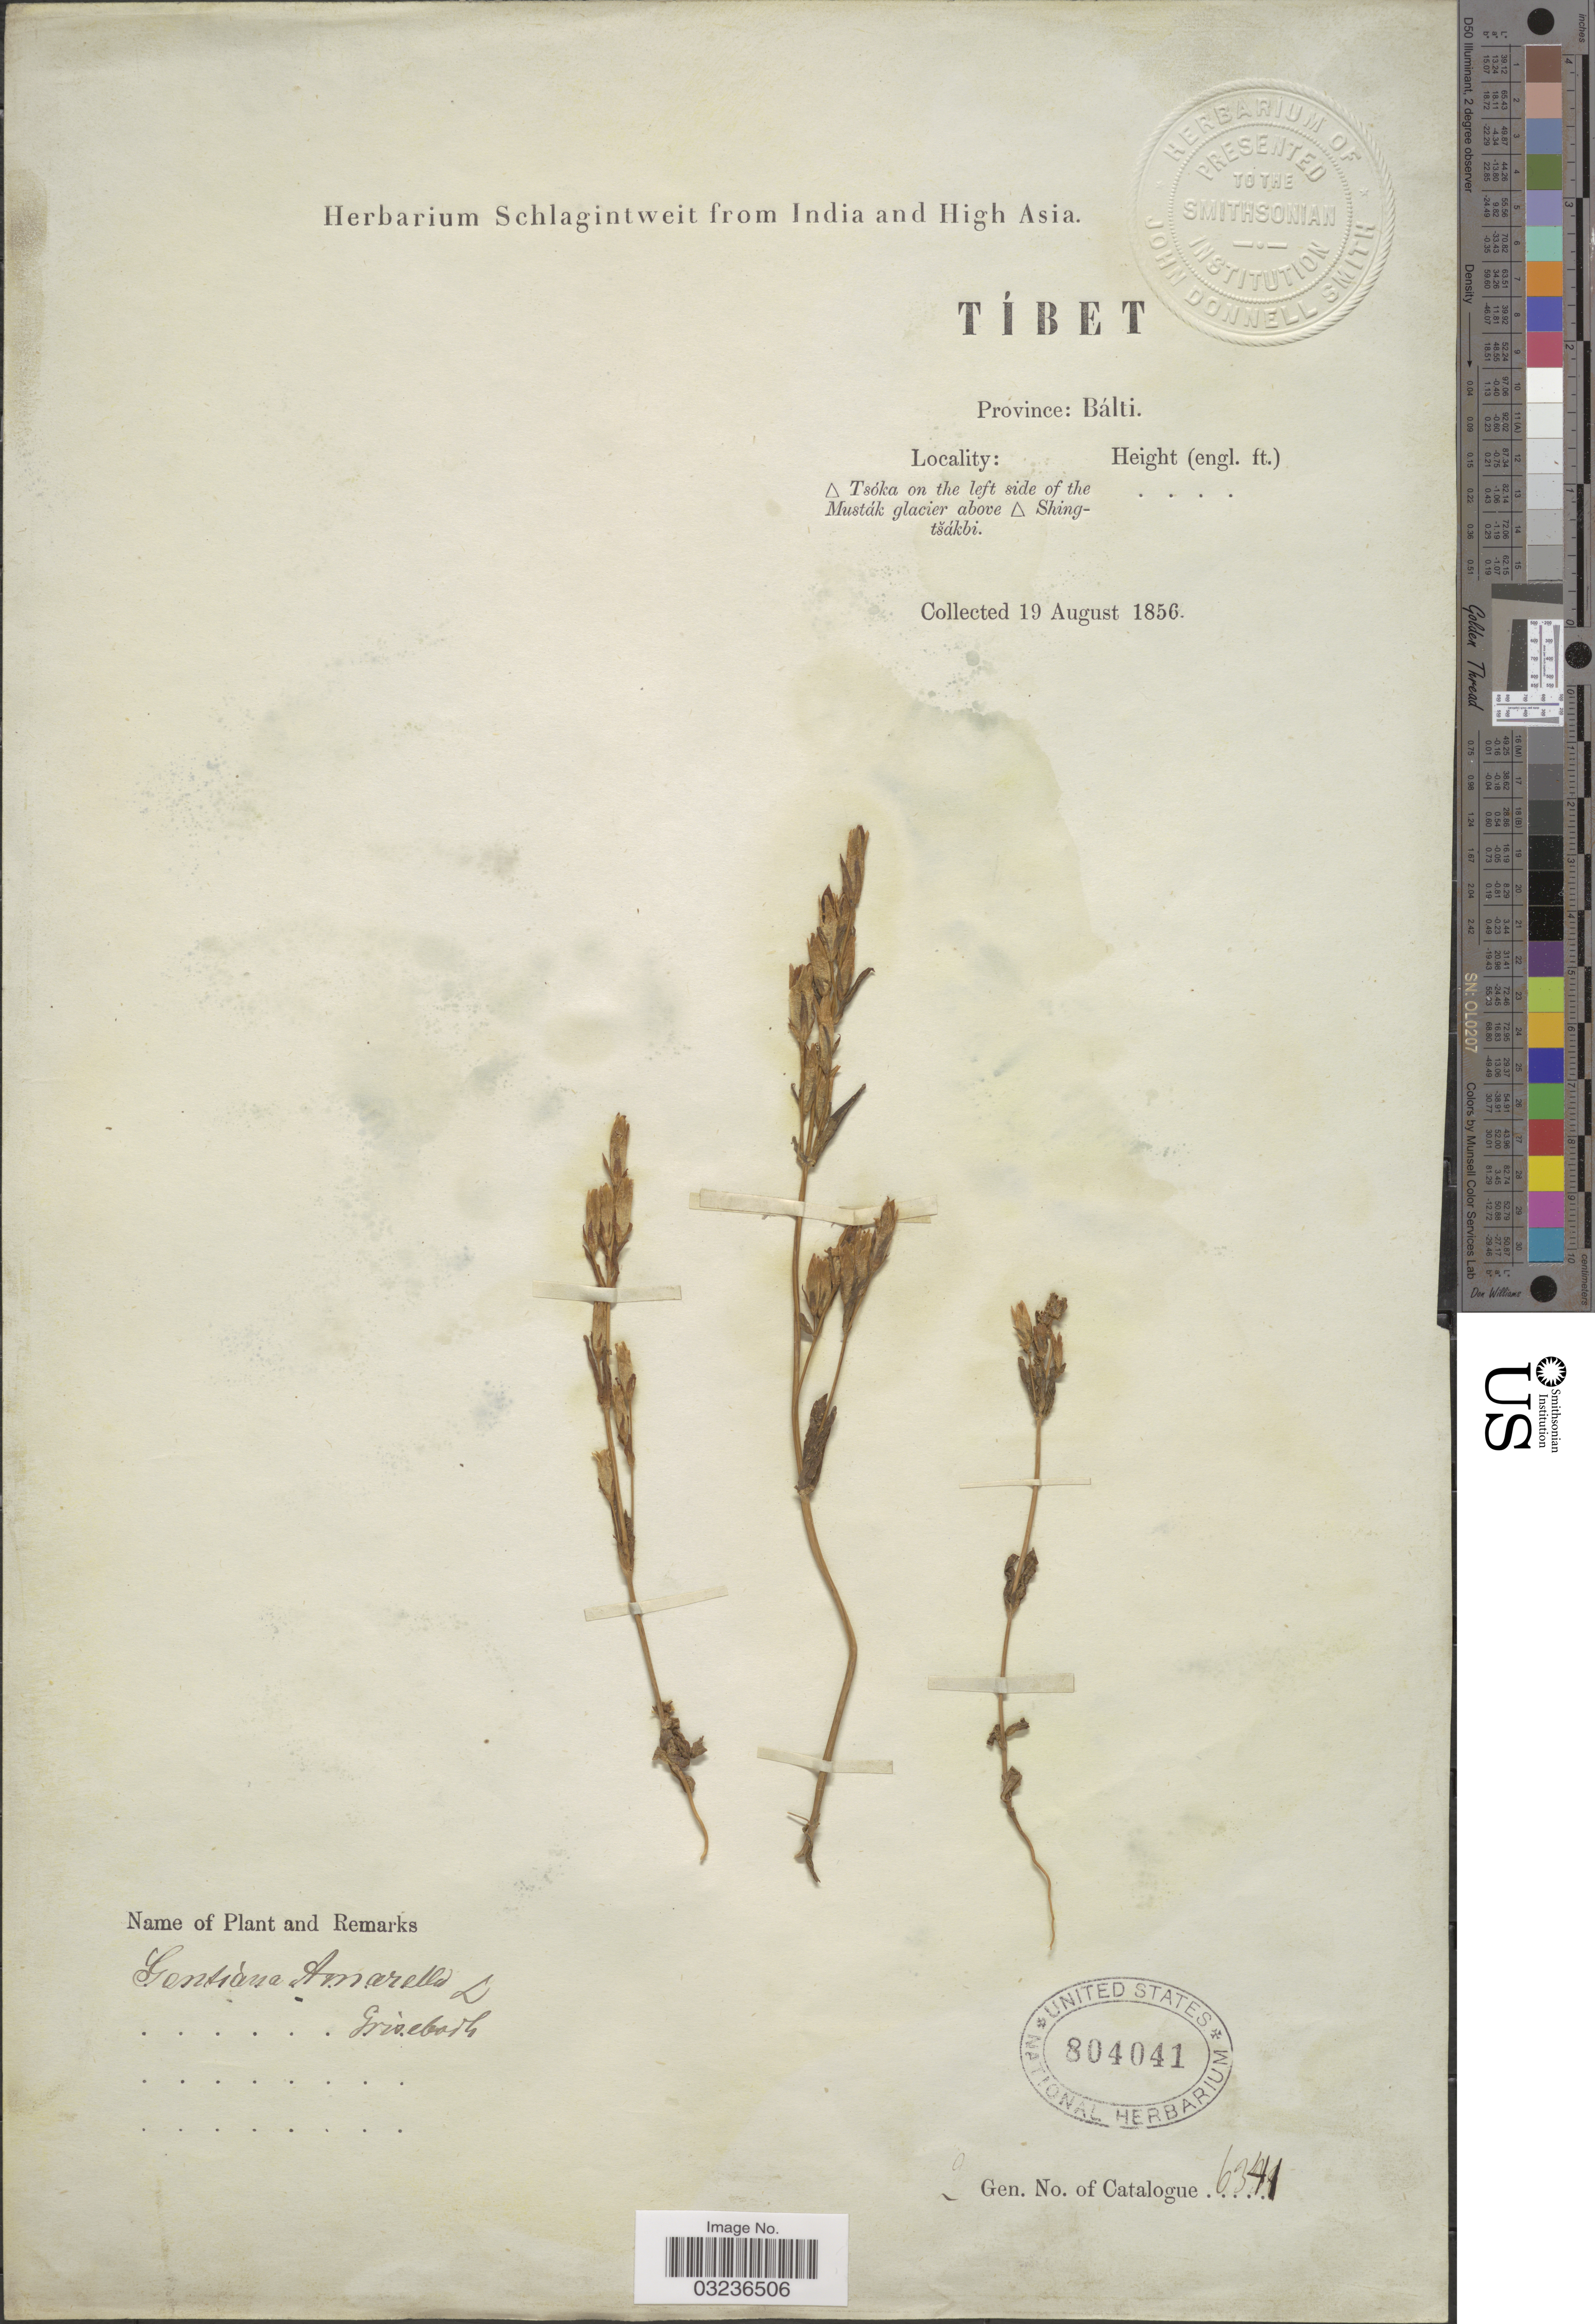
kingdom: Plantae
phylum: Tracheophyta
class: Magnoliopsida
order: Gentianales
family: Gentianaceae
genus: Gentiana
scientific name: Gentiana amarella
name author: L.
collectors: ex herb. Schlagintweit from India and High Asia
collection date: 1856-08-19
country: China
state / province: Xizang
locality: Tíbet. Province: Bálti. Tsóka on the left side of the Musták glacier above Shing-tŝákbi.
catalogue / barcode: US 804041